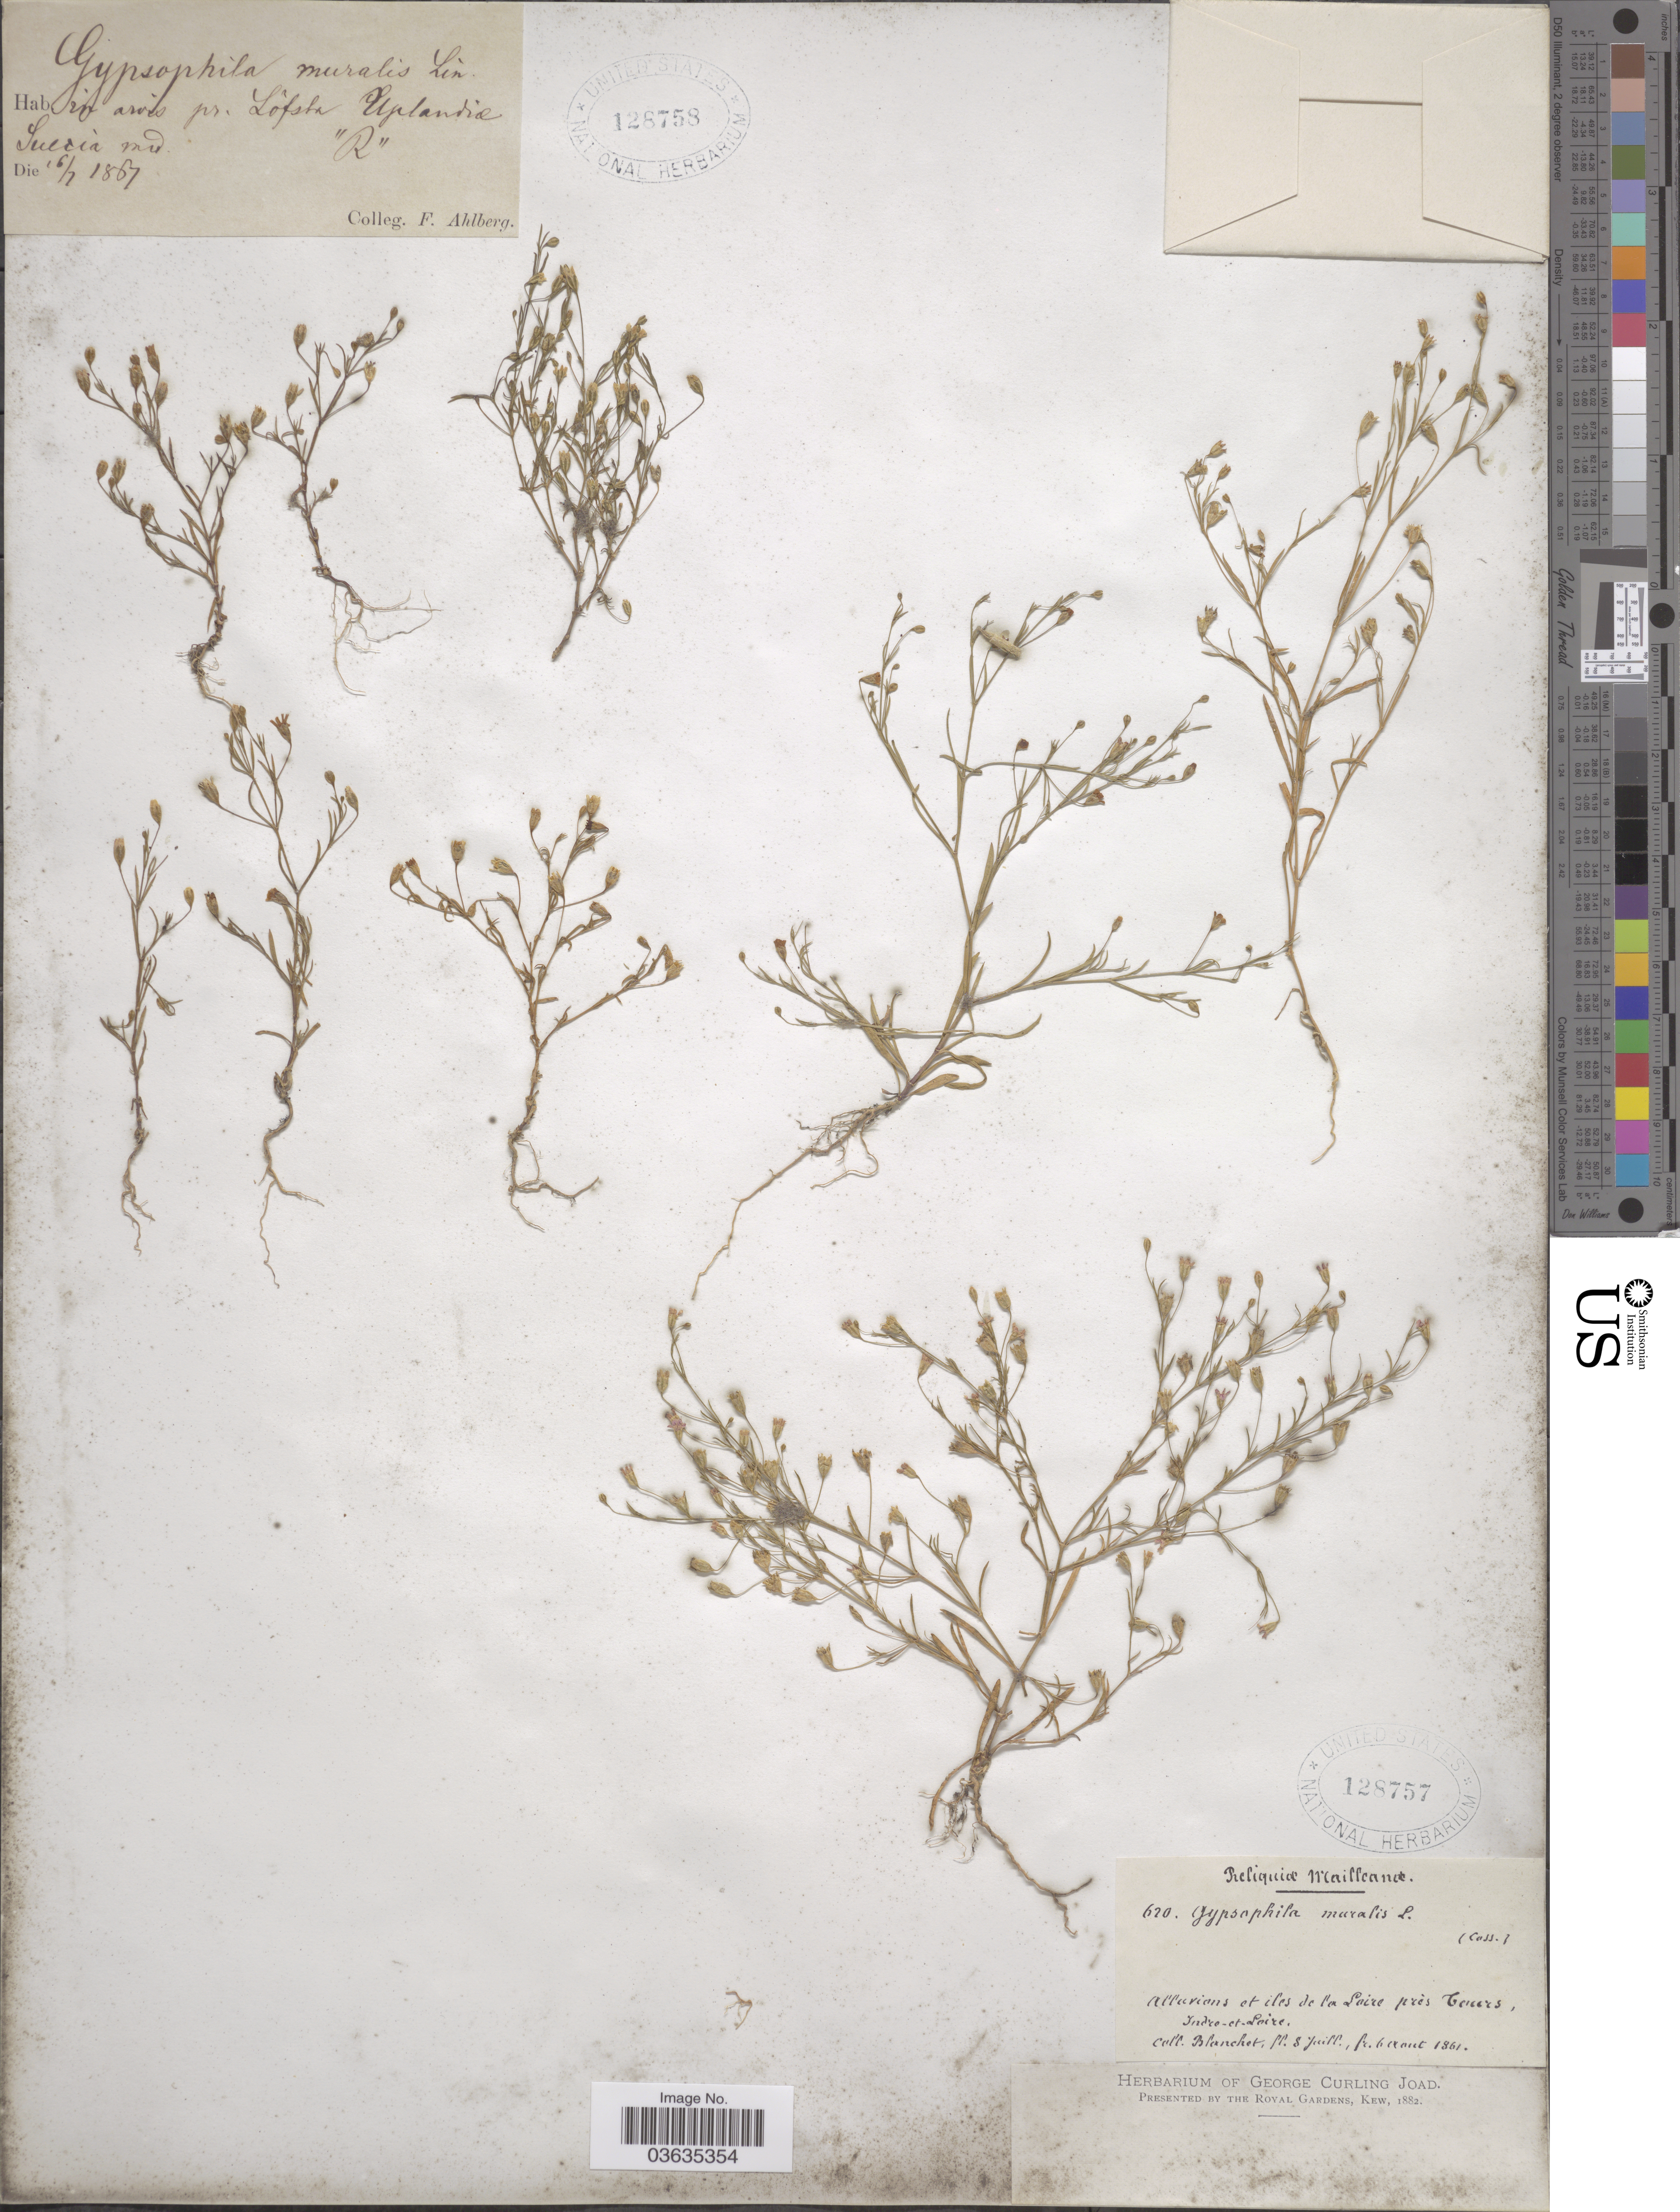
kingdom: Plantae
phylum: Tracheophyta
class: Magnoliopsida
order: Caryophyllales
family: Caryophyllaceae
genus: Psammophiliella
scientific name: Psammophiliella muralis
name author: (L.) Ikonn.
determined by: U.S. National Herbarium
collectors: F. Ahlberg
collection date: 1887-07-16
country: Sweden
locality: Pr. Lófstra Uplandiæ. Suecia med.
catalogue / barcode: US 128758